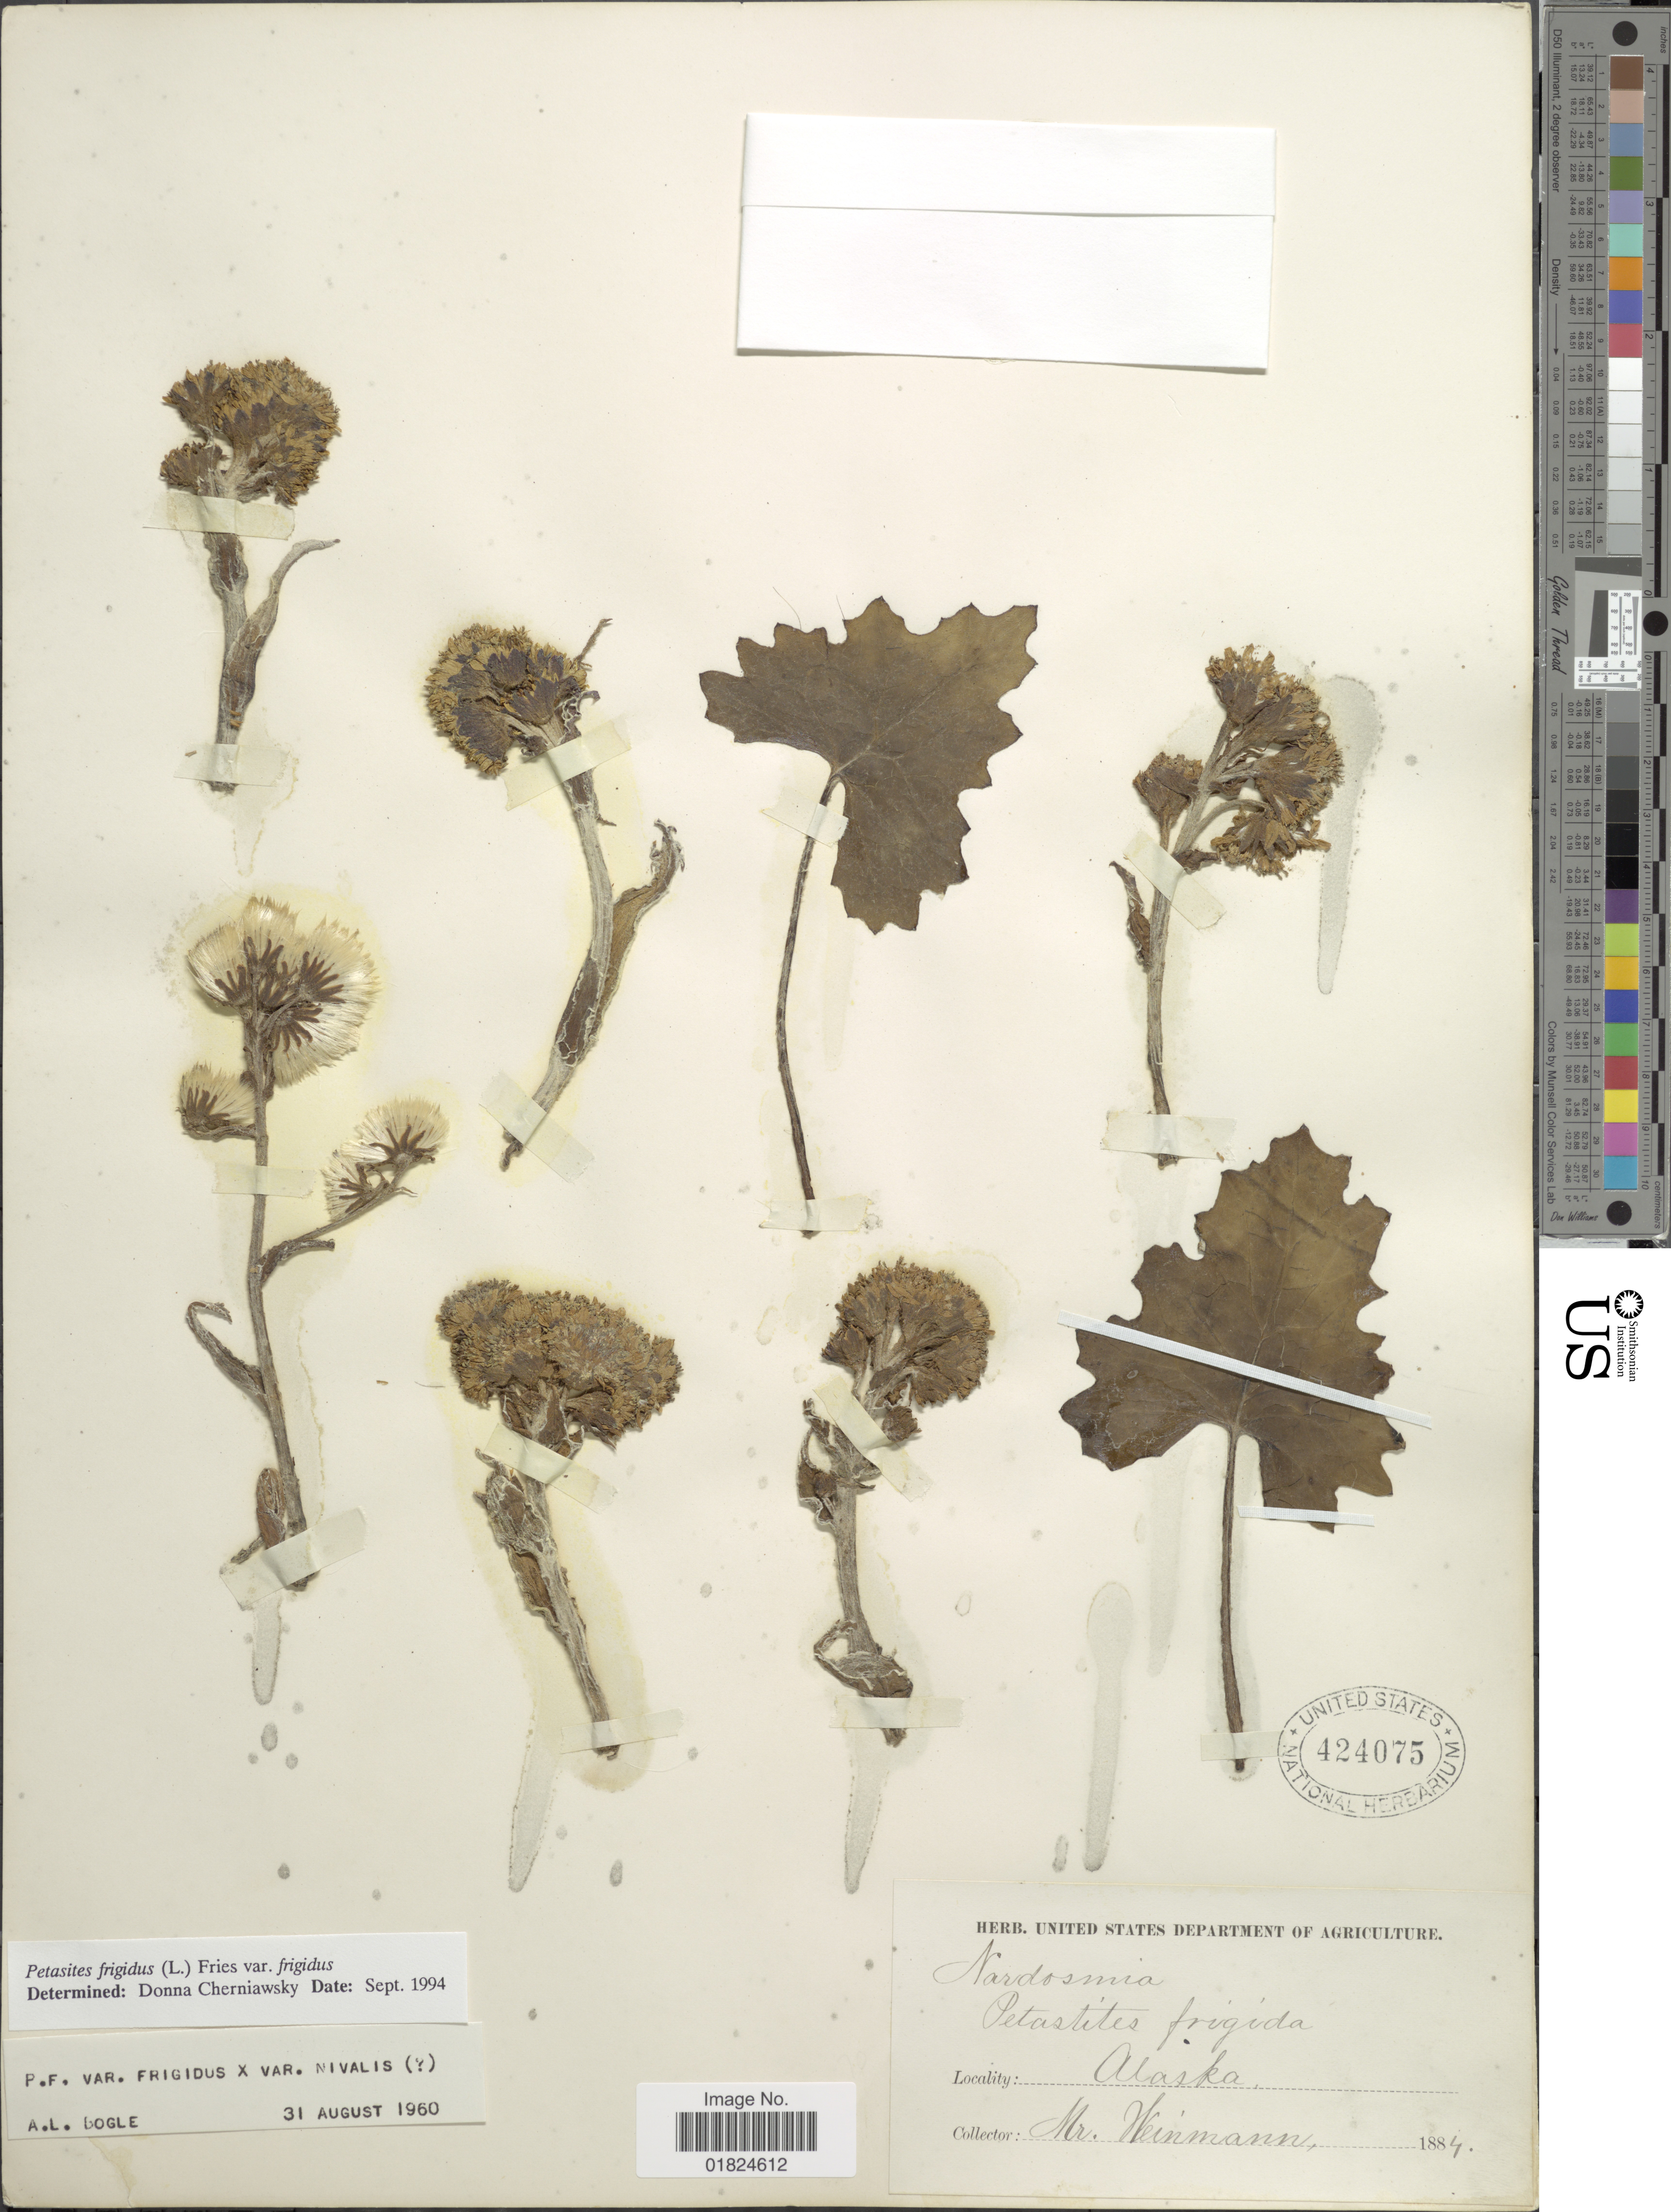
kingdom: Plantae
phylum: Tracheophyta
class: Magnoliopsida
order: Asterales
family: Asteraceae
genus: Petasites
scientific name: Petasites frigidus var. frigidus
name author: (L.) Fr.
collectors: Weinmann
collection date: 1884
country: United States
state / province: Alaska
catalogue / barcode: US 424075